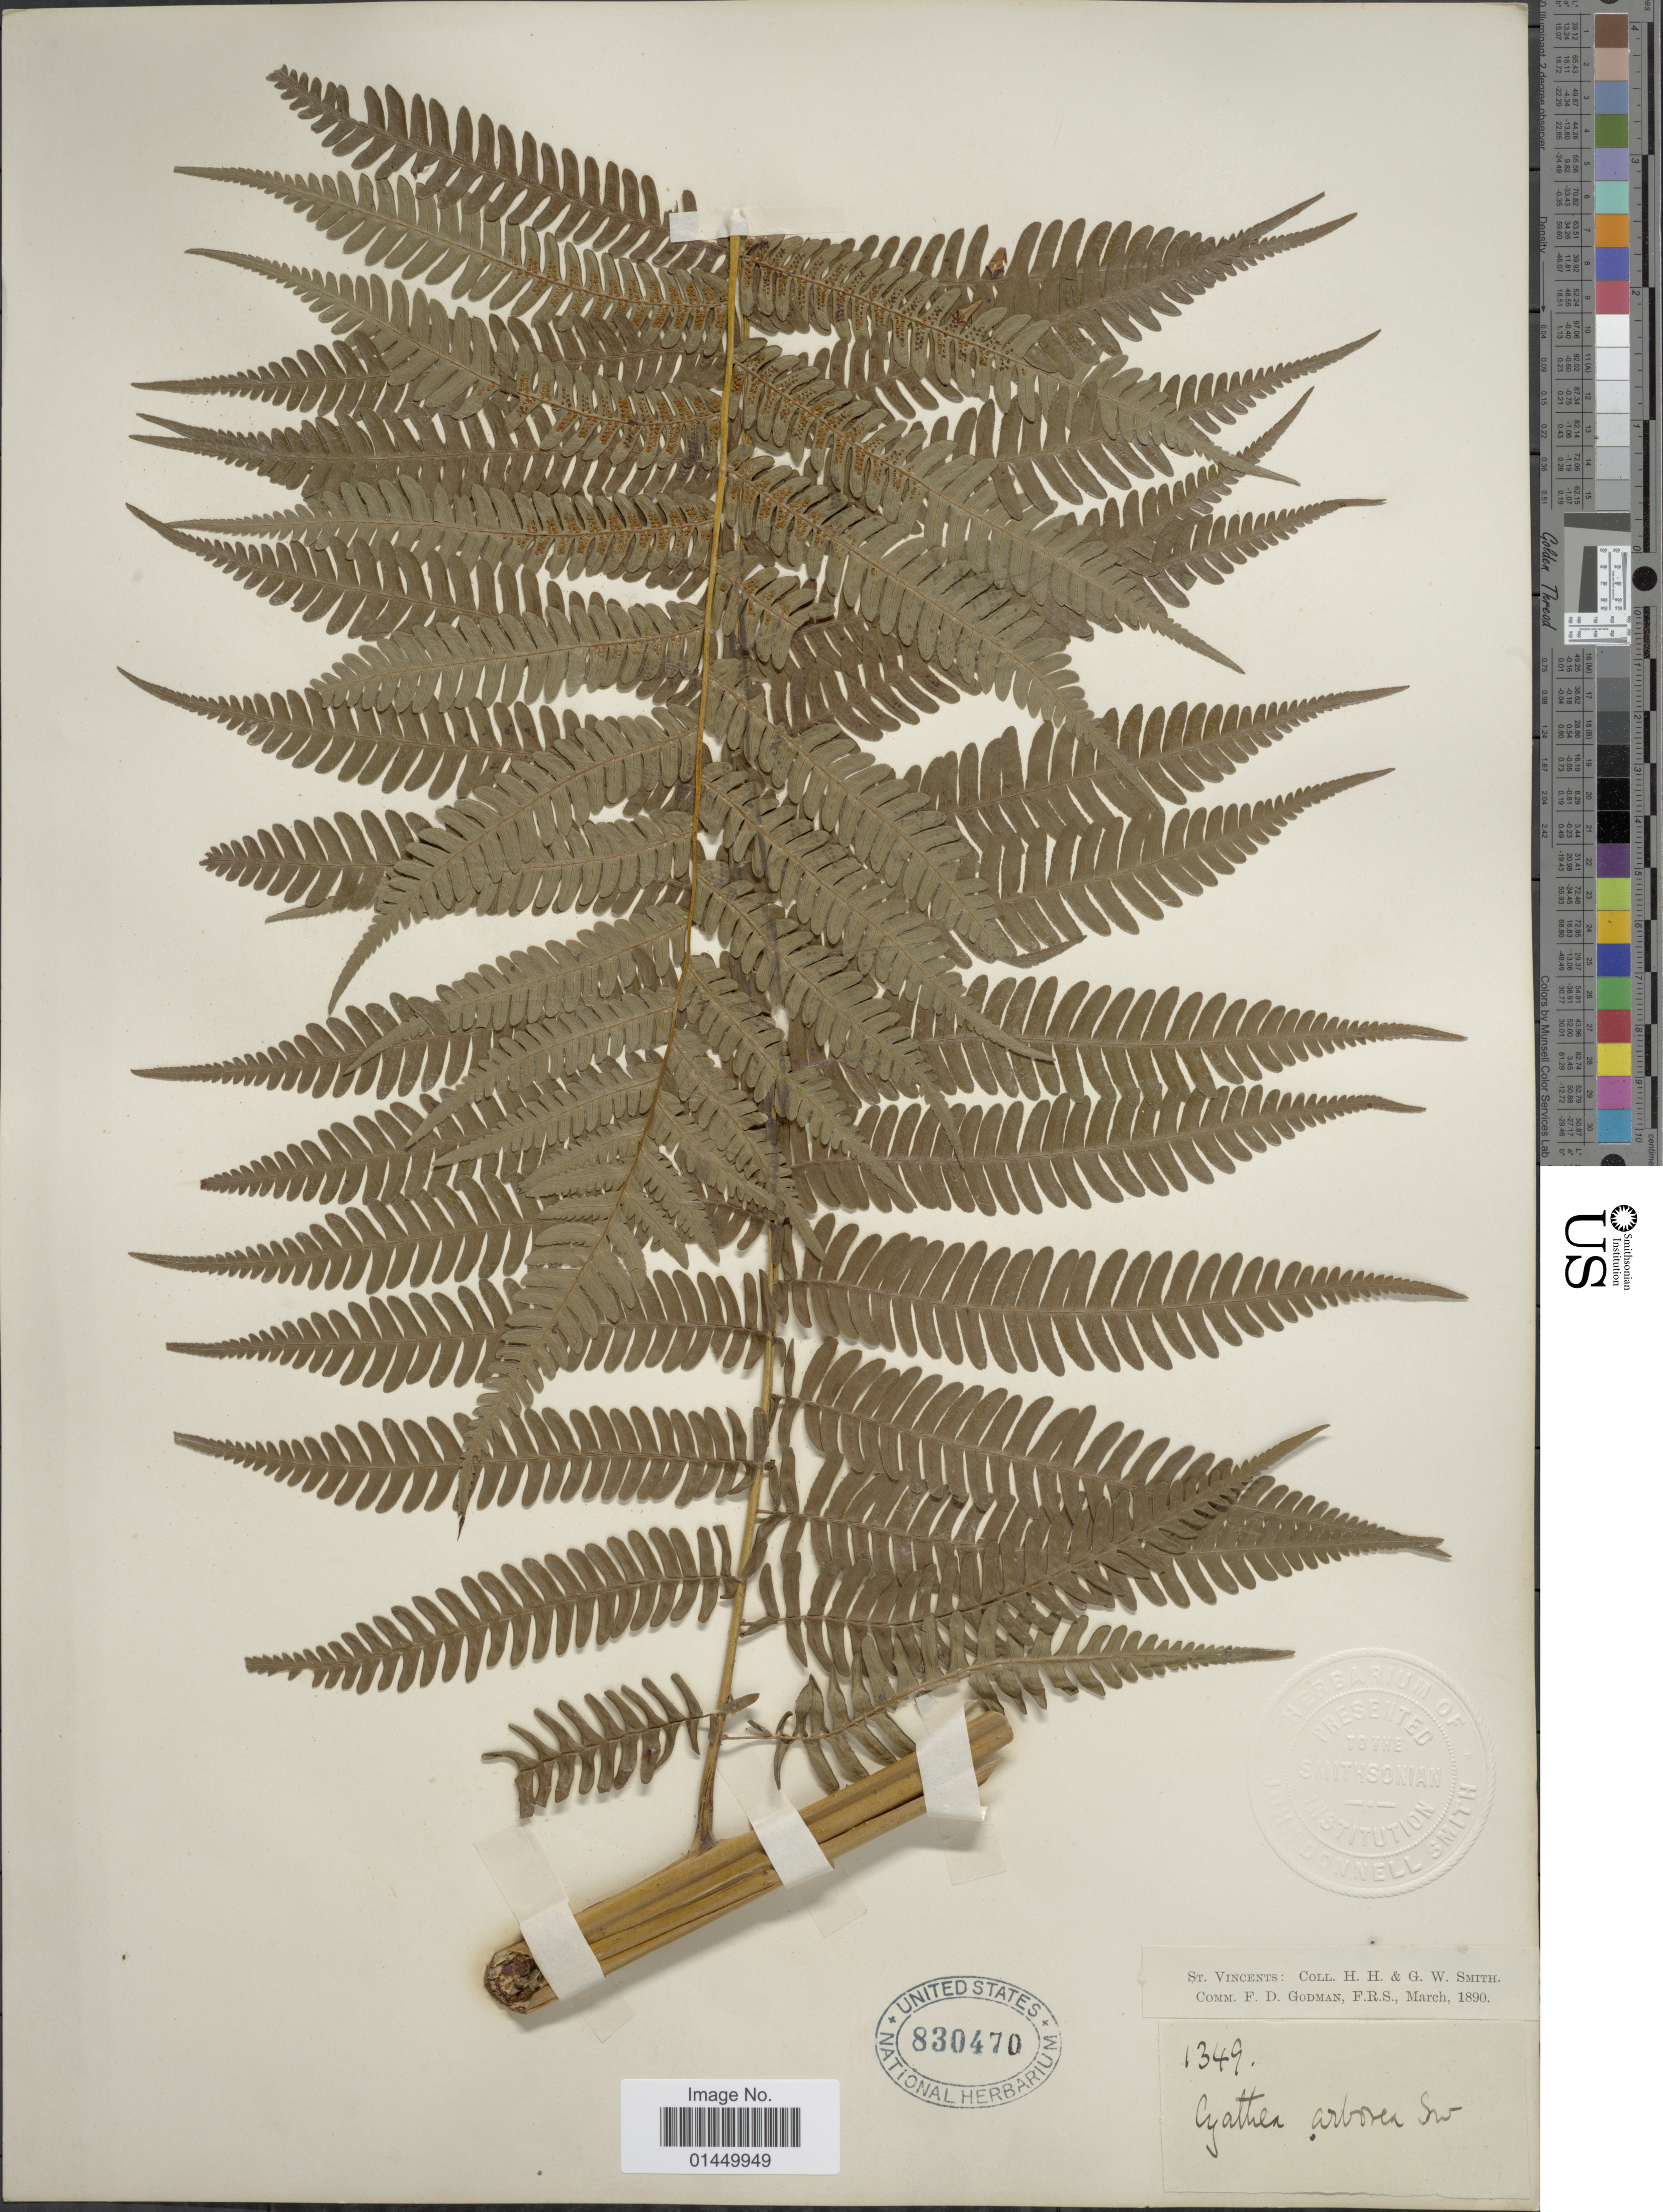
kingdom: Plantae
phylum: Tracheophyta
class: Polypodiopsida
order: Cyatheales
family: Cyatheaceae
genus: Cyathea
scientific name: Cyathea arborea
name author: (L.) Sm.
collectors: H. H. Smith & G. Smith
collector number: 1349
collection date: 1890-03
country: St. Vincent - Grenadines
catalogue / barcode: US 830470